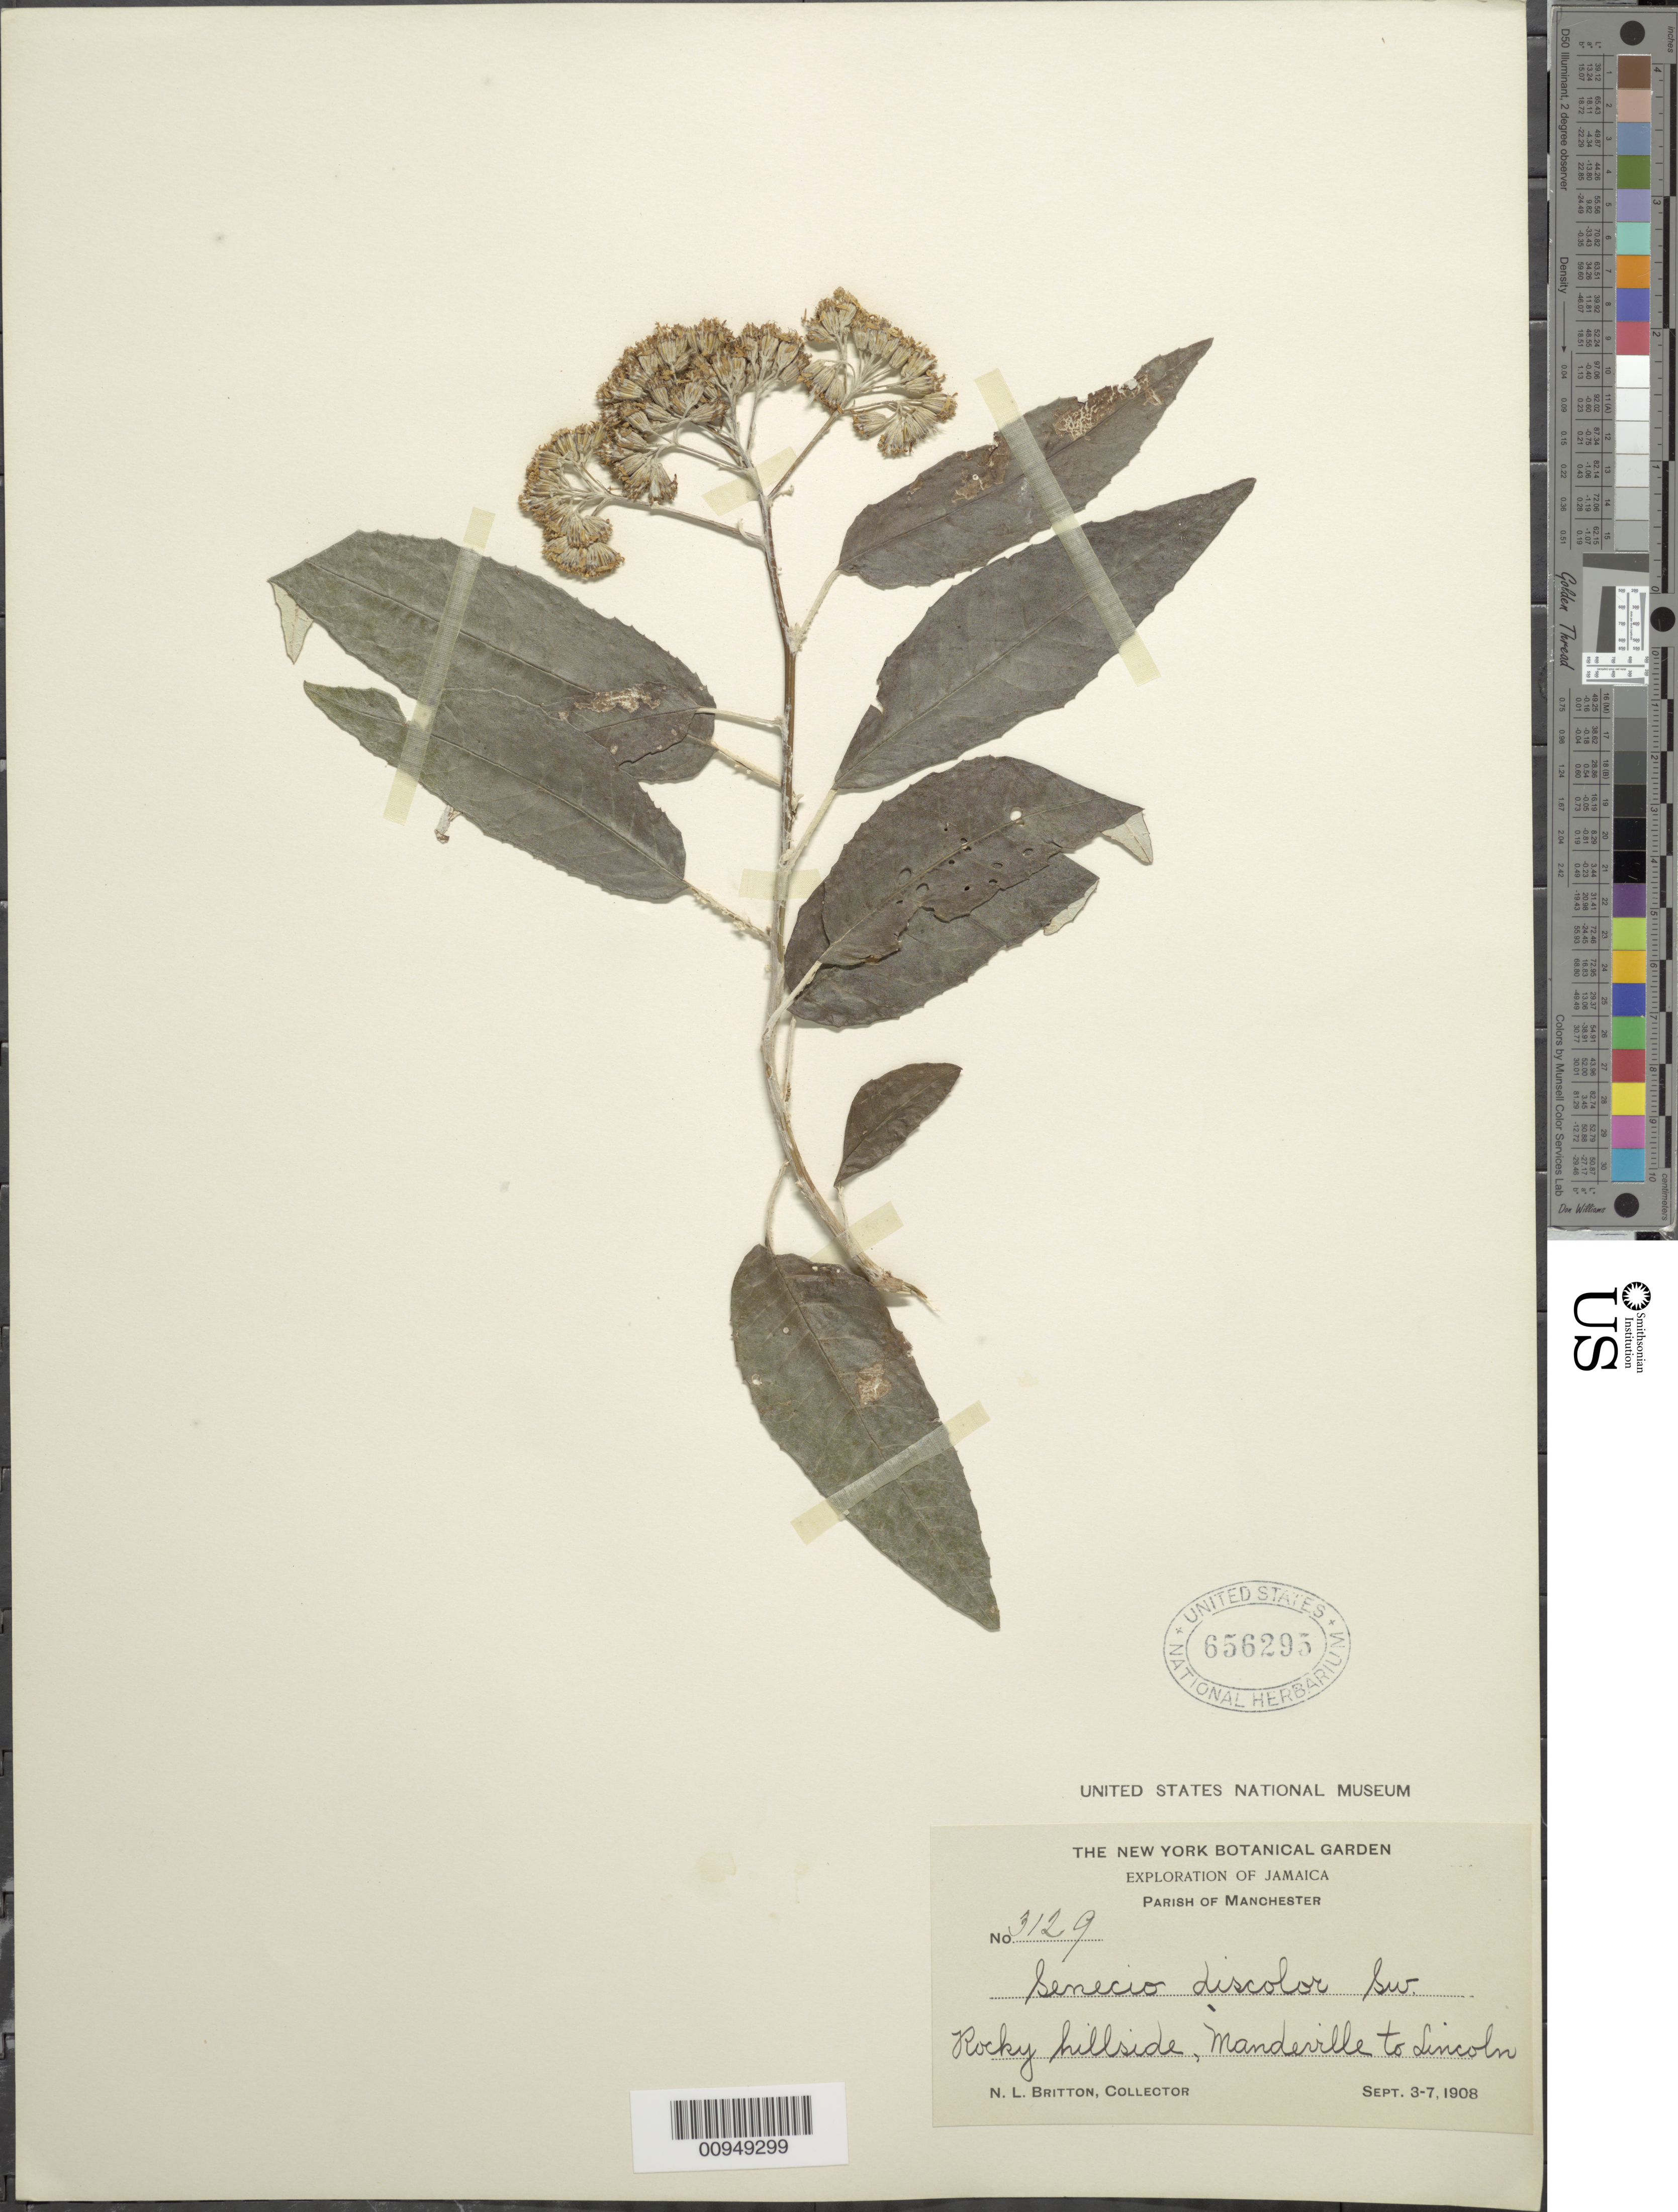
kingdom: Plantae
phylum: Tracheophyta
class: Magnoliopsida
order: Asterales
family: Asteraceae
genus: Senecio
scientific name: Senecio discolor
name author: (Sw.) DC.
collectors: N. Britton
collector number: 3129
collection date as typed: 03 Sep 1908 to 07 Sep 1908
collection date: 1908-09-03/1908-09-07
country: Jamaica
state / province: Manchester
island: Jamaica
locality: hillside, Mandeville to Lincoln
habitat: Rocky hillside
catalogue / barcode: US 656295